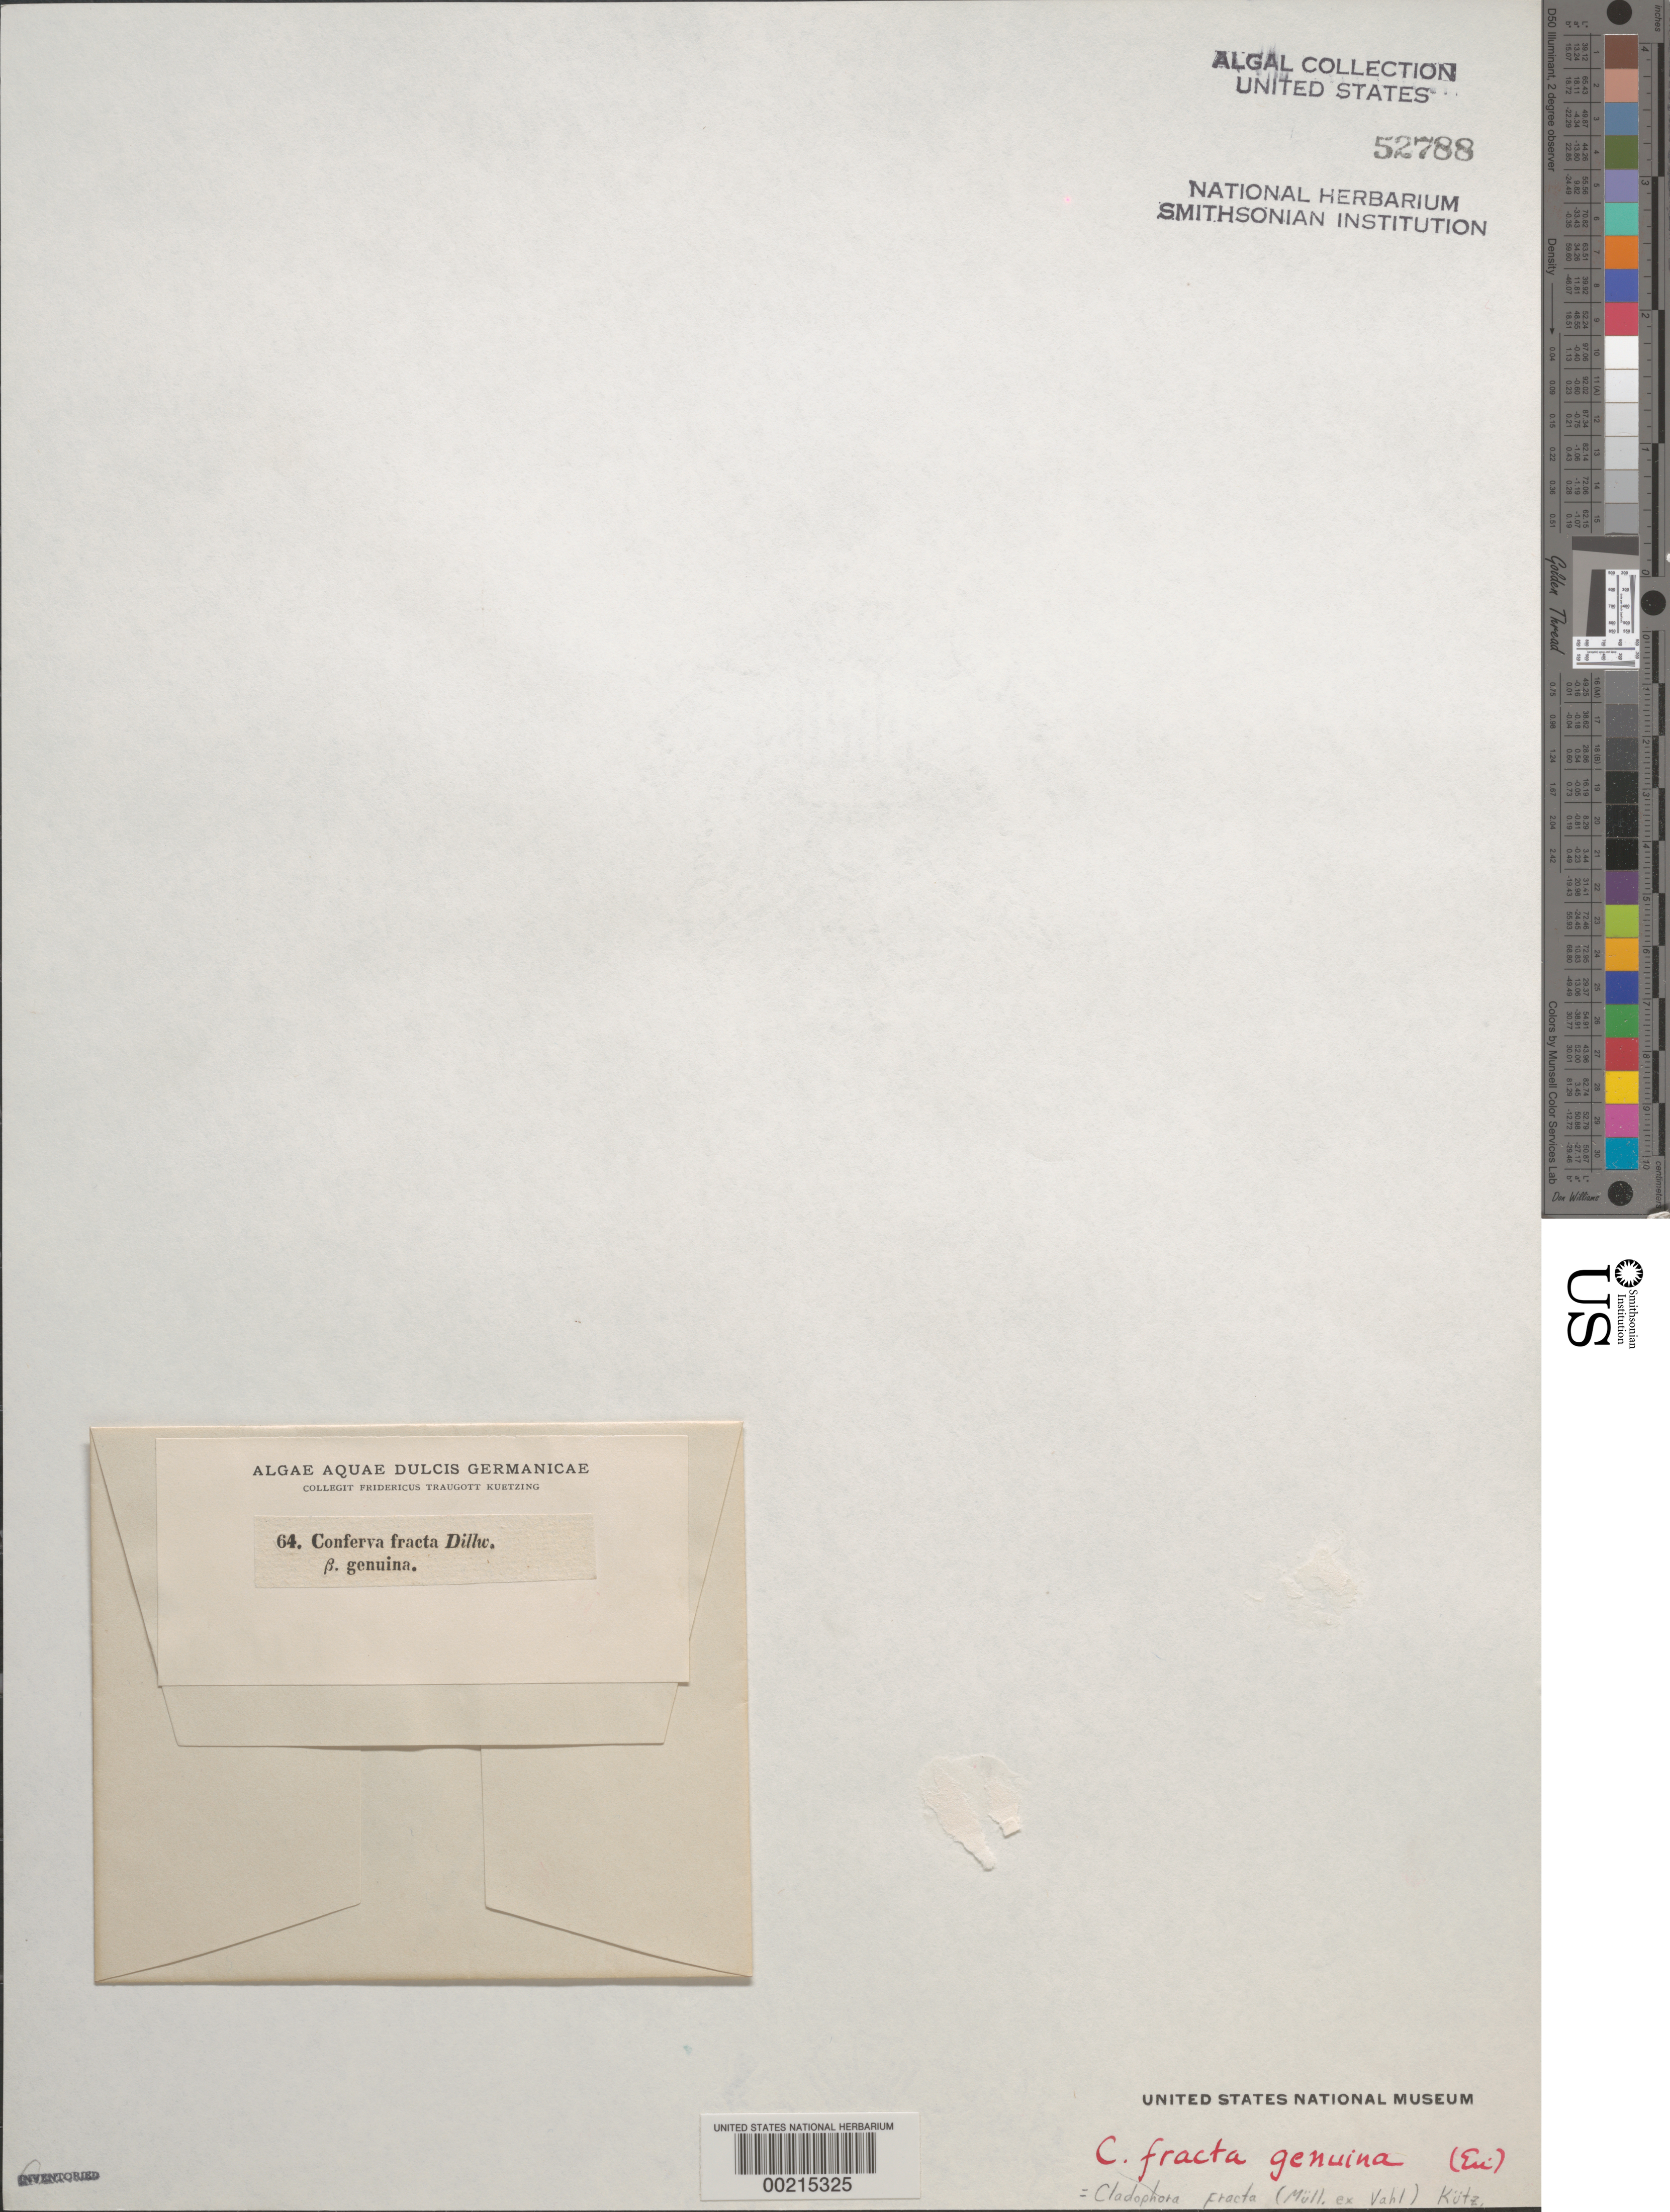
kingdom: Plantae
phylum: Chlorophyta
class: Ulvophyceae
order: Cladophorales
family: Cladophoraceae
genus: Cladophora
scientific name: Cladophora fracta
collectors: F. T. Kützing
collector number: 64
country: Germany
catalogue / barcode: US 52788